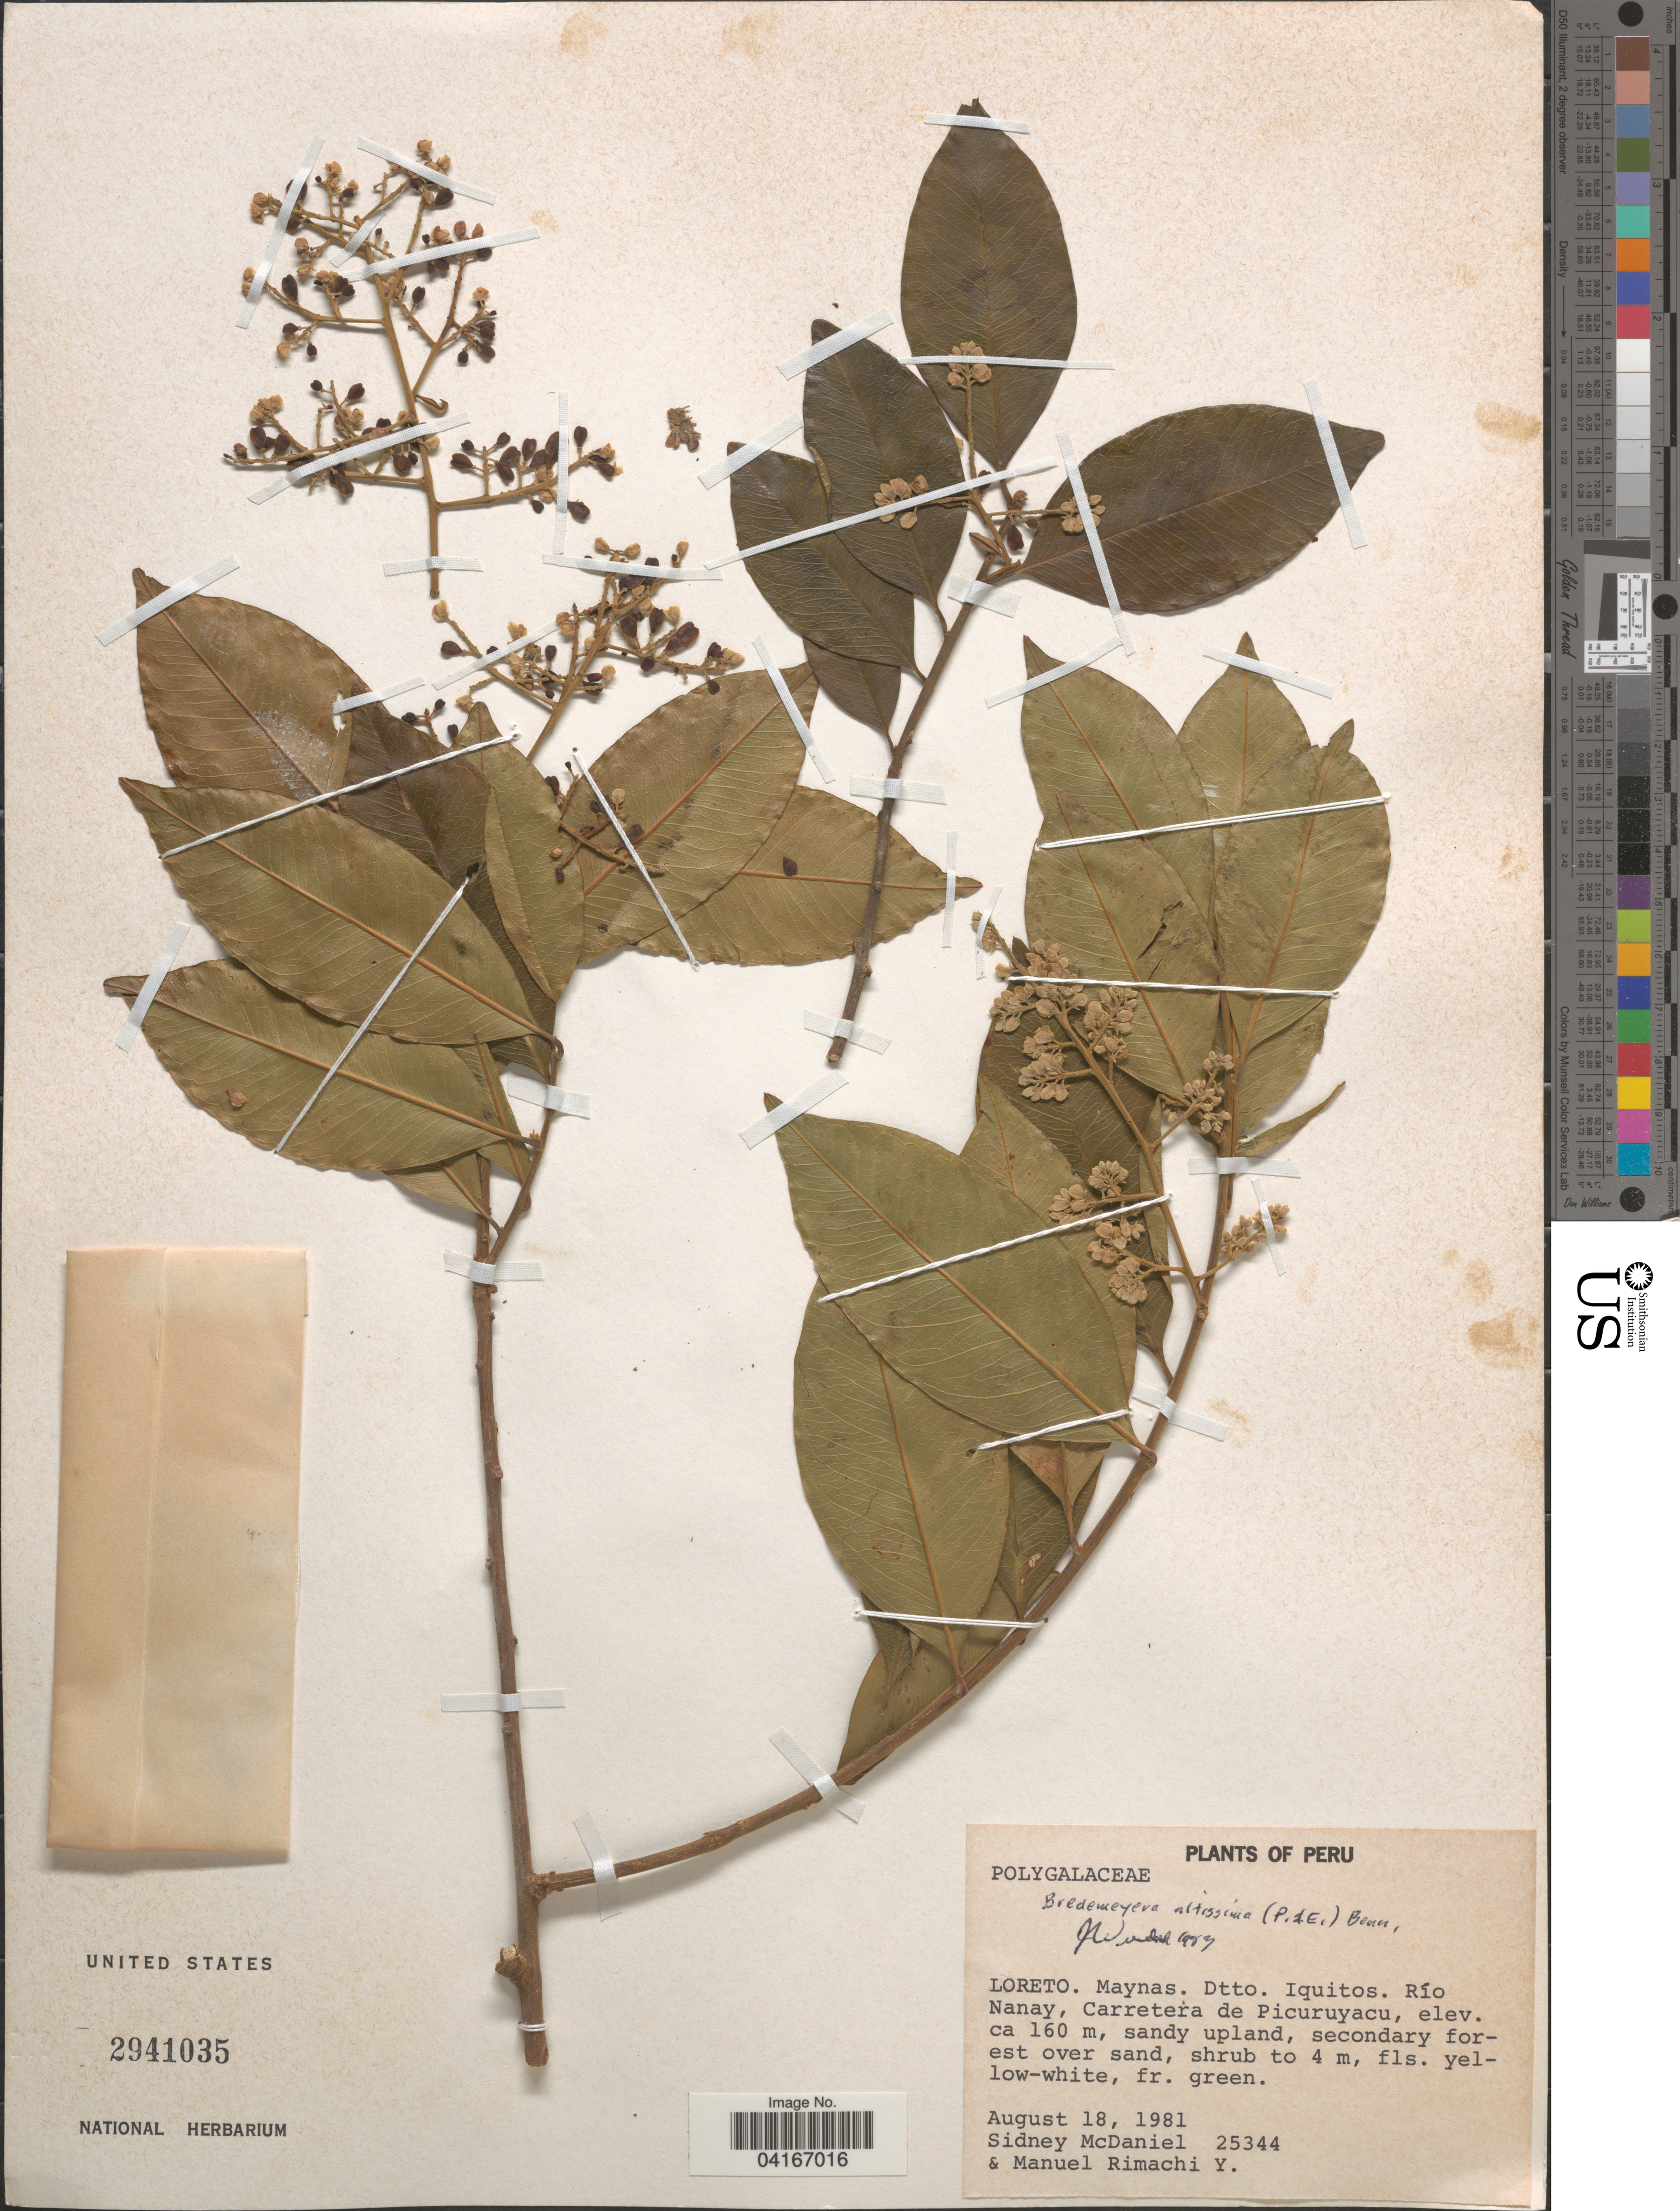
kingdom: Plantae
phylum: Tracheophyta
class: Magnoliopsida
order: Fabales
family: Polygalaceae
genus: Bredemeyera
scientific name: Bredemeyera altissima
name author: (Poepp.) A.W. Benn.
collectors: S. McDaniel & M. Rimachi Y.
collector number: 25344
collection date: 1981-08-18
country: Peru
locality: Maynas. Dtto. Iquitos. Río Nanay, Carretera de Picuruyacu.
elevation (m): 160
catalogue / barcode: US 2941035